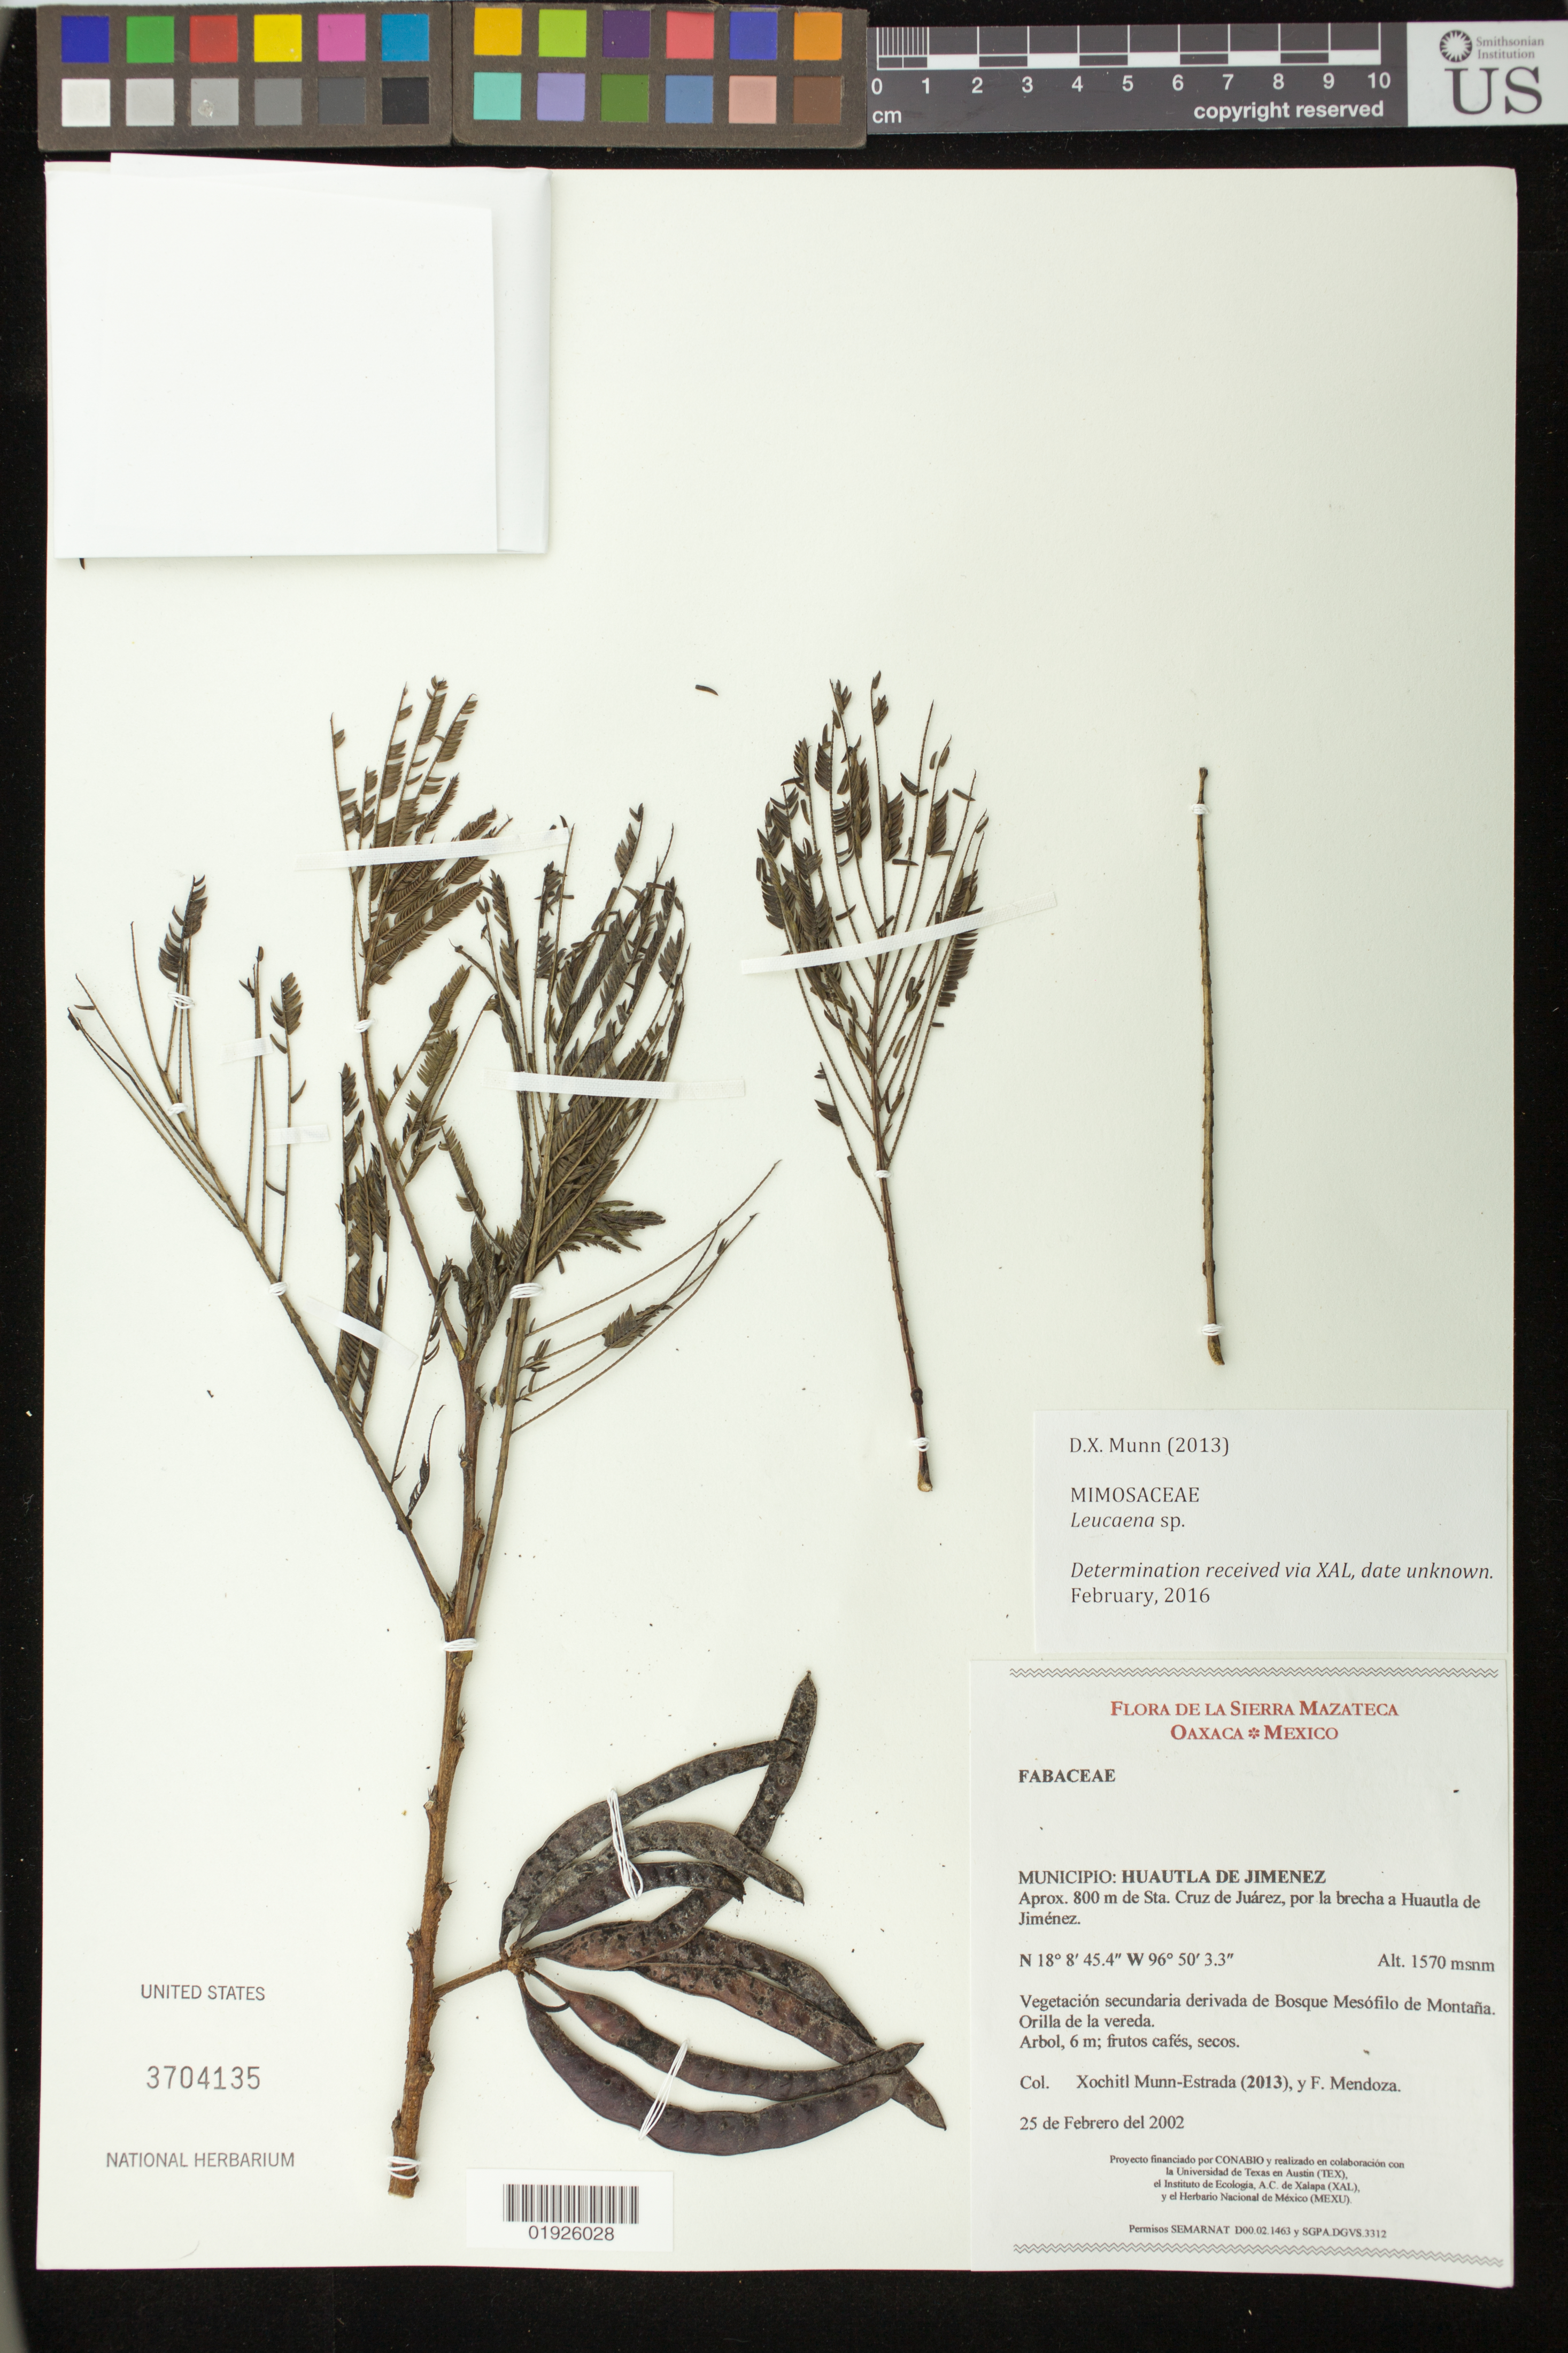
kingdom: Plantae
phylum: Tracheophyta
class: Magnoliopsida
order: Fabales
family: Fabaceae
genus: Leucaena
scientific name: Leucaena sp.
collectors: X. Munn-Estrada & F. Mendoza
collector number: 2013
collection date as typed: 25 de Febrero del 2002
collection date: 2002-02-25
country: Mexico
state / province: Oaxaca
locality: Municipio: Huautla de Jimenez. Aprox. 800 m de Sta. Cruz de Juarez, por la brecha a Huautla de Jimenez.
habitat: Vegetacion secundaria derivada de Bosque Mesofilo de Montana. Orilla de la vereda.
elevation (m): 1570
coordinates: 18 08 45.4 N, 96 50 3.3 W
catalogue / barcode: US 3704135